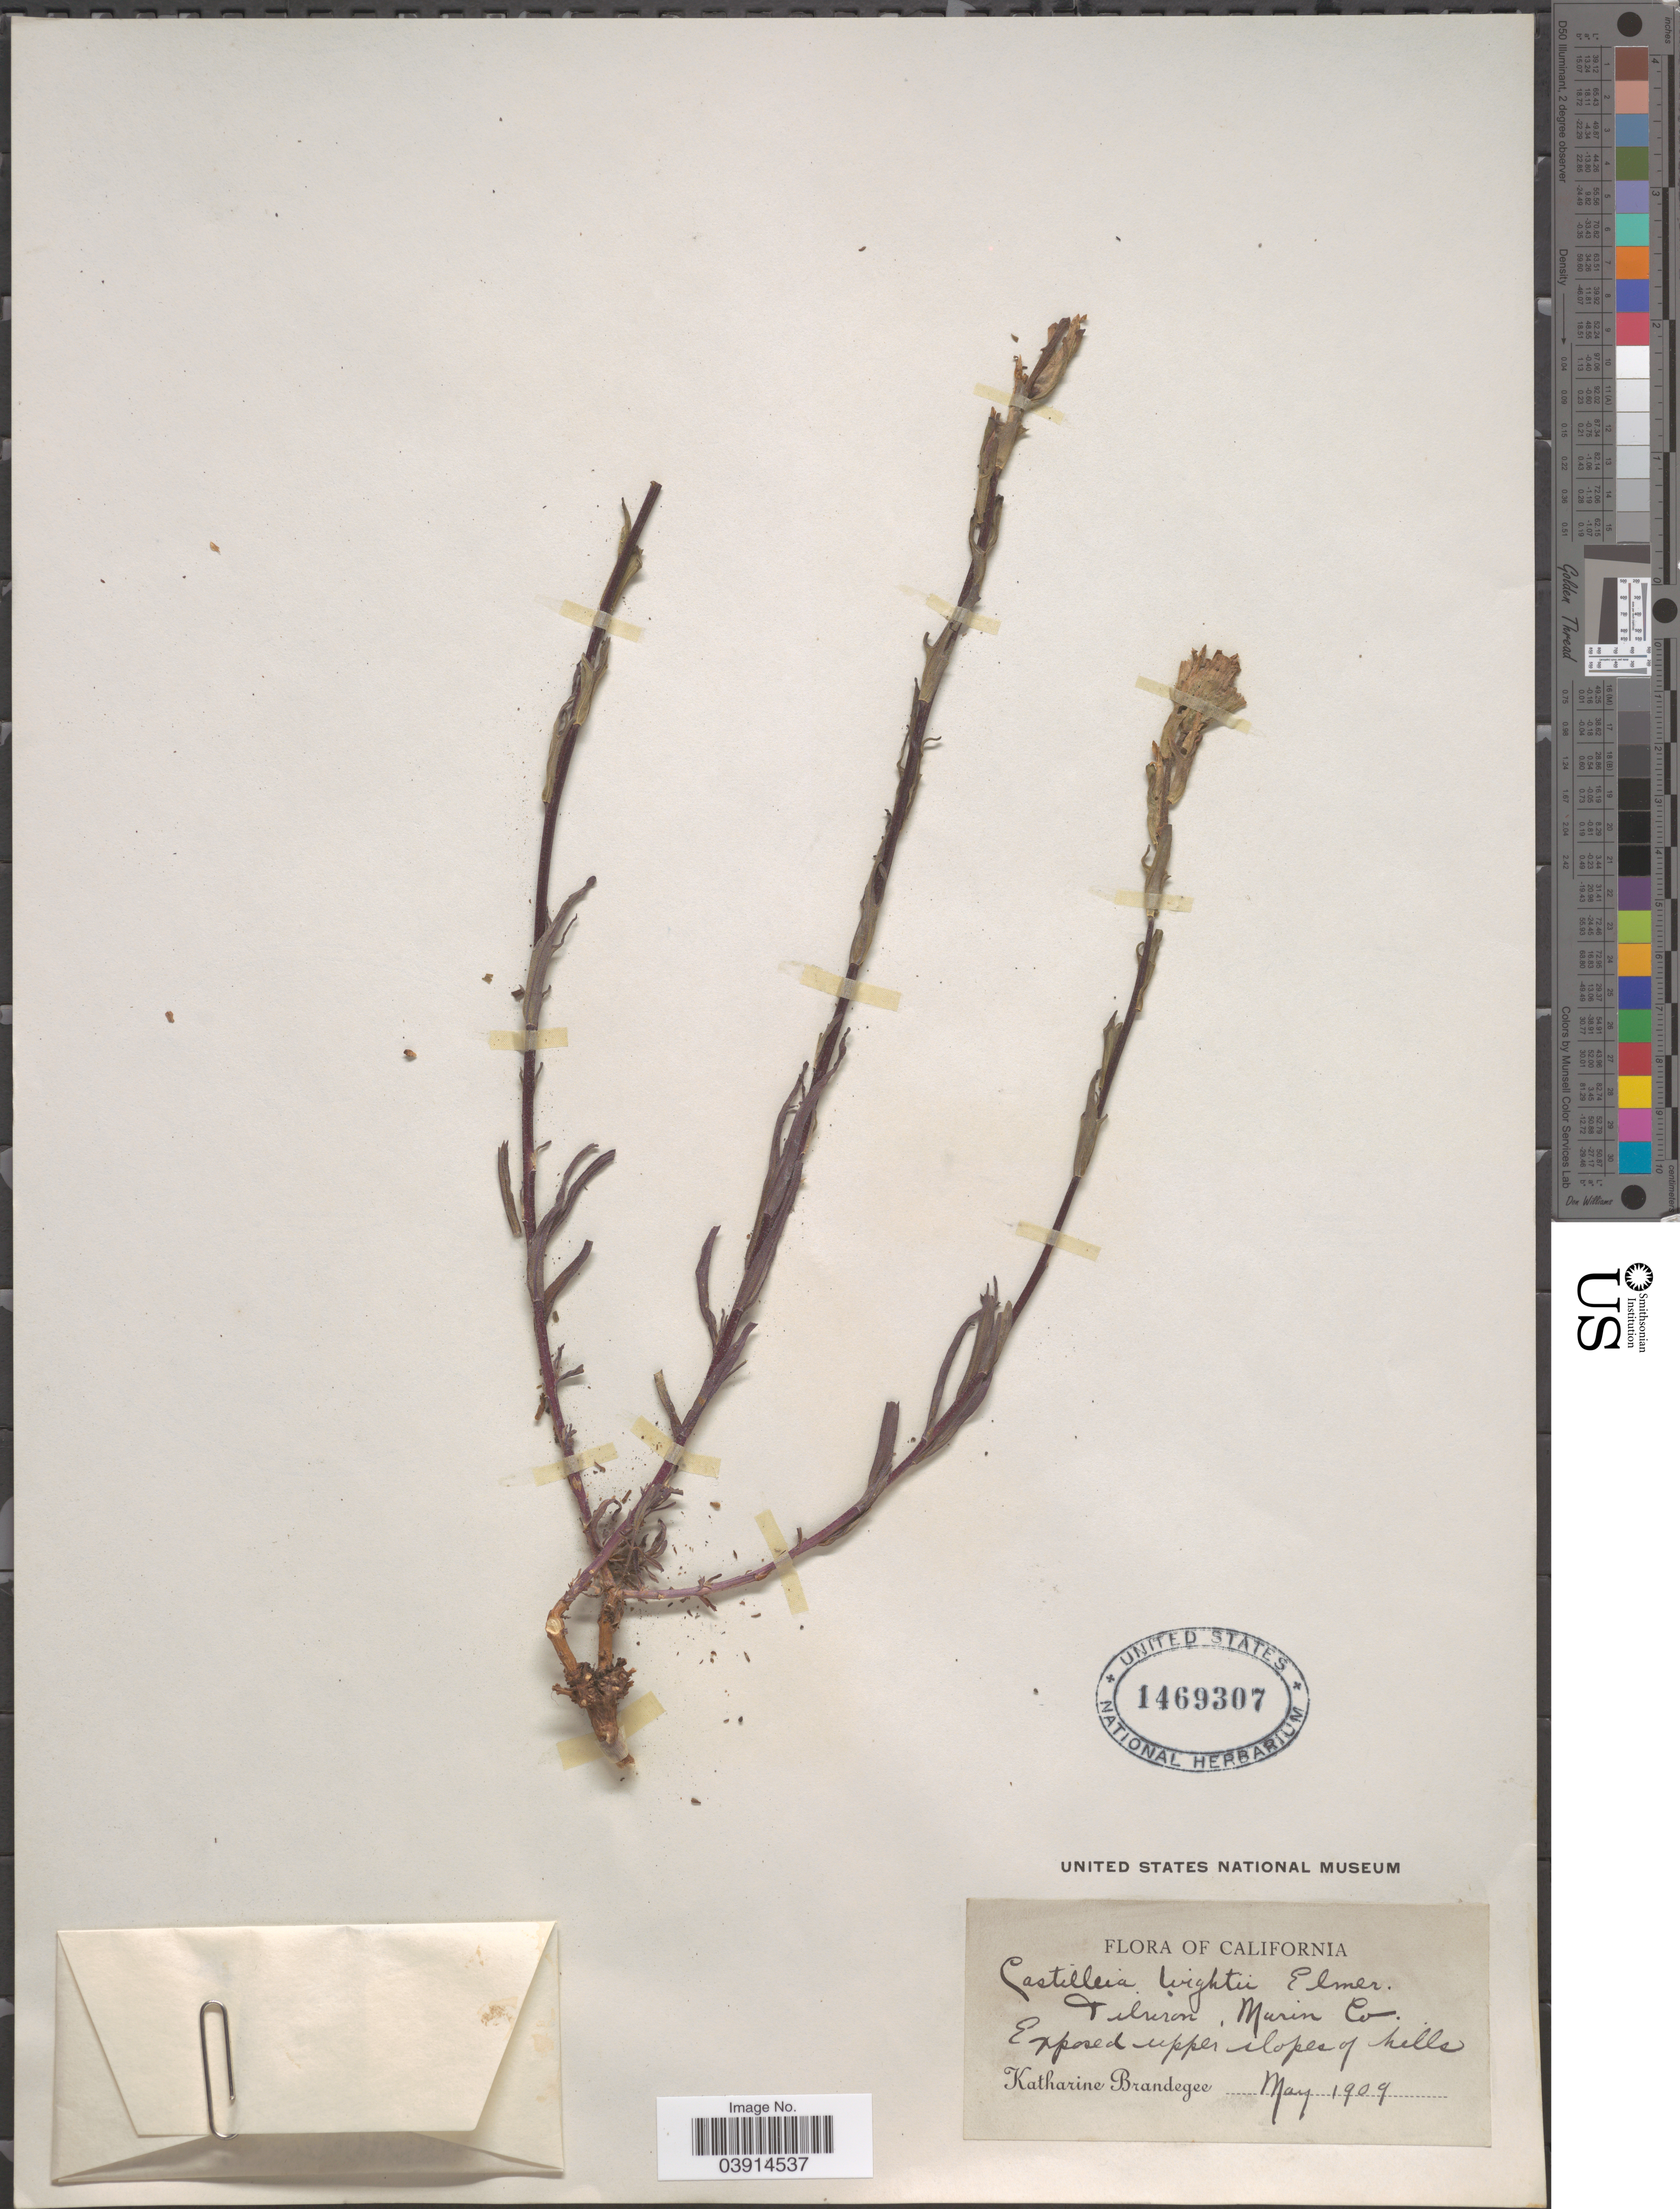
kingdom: Plantae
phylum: Tracheophyta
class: Magnoliopsida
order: Lamiales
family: Orobanchaceae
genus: Castilleja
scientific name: Castilleja wightii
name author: Elmer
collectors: M. K. Brandegee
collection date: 1909-05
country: United States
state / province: California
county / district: Marin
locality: Tiburon, Marin Co. Exposed upper slopes of hills.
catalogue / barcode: US 1469307